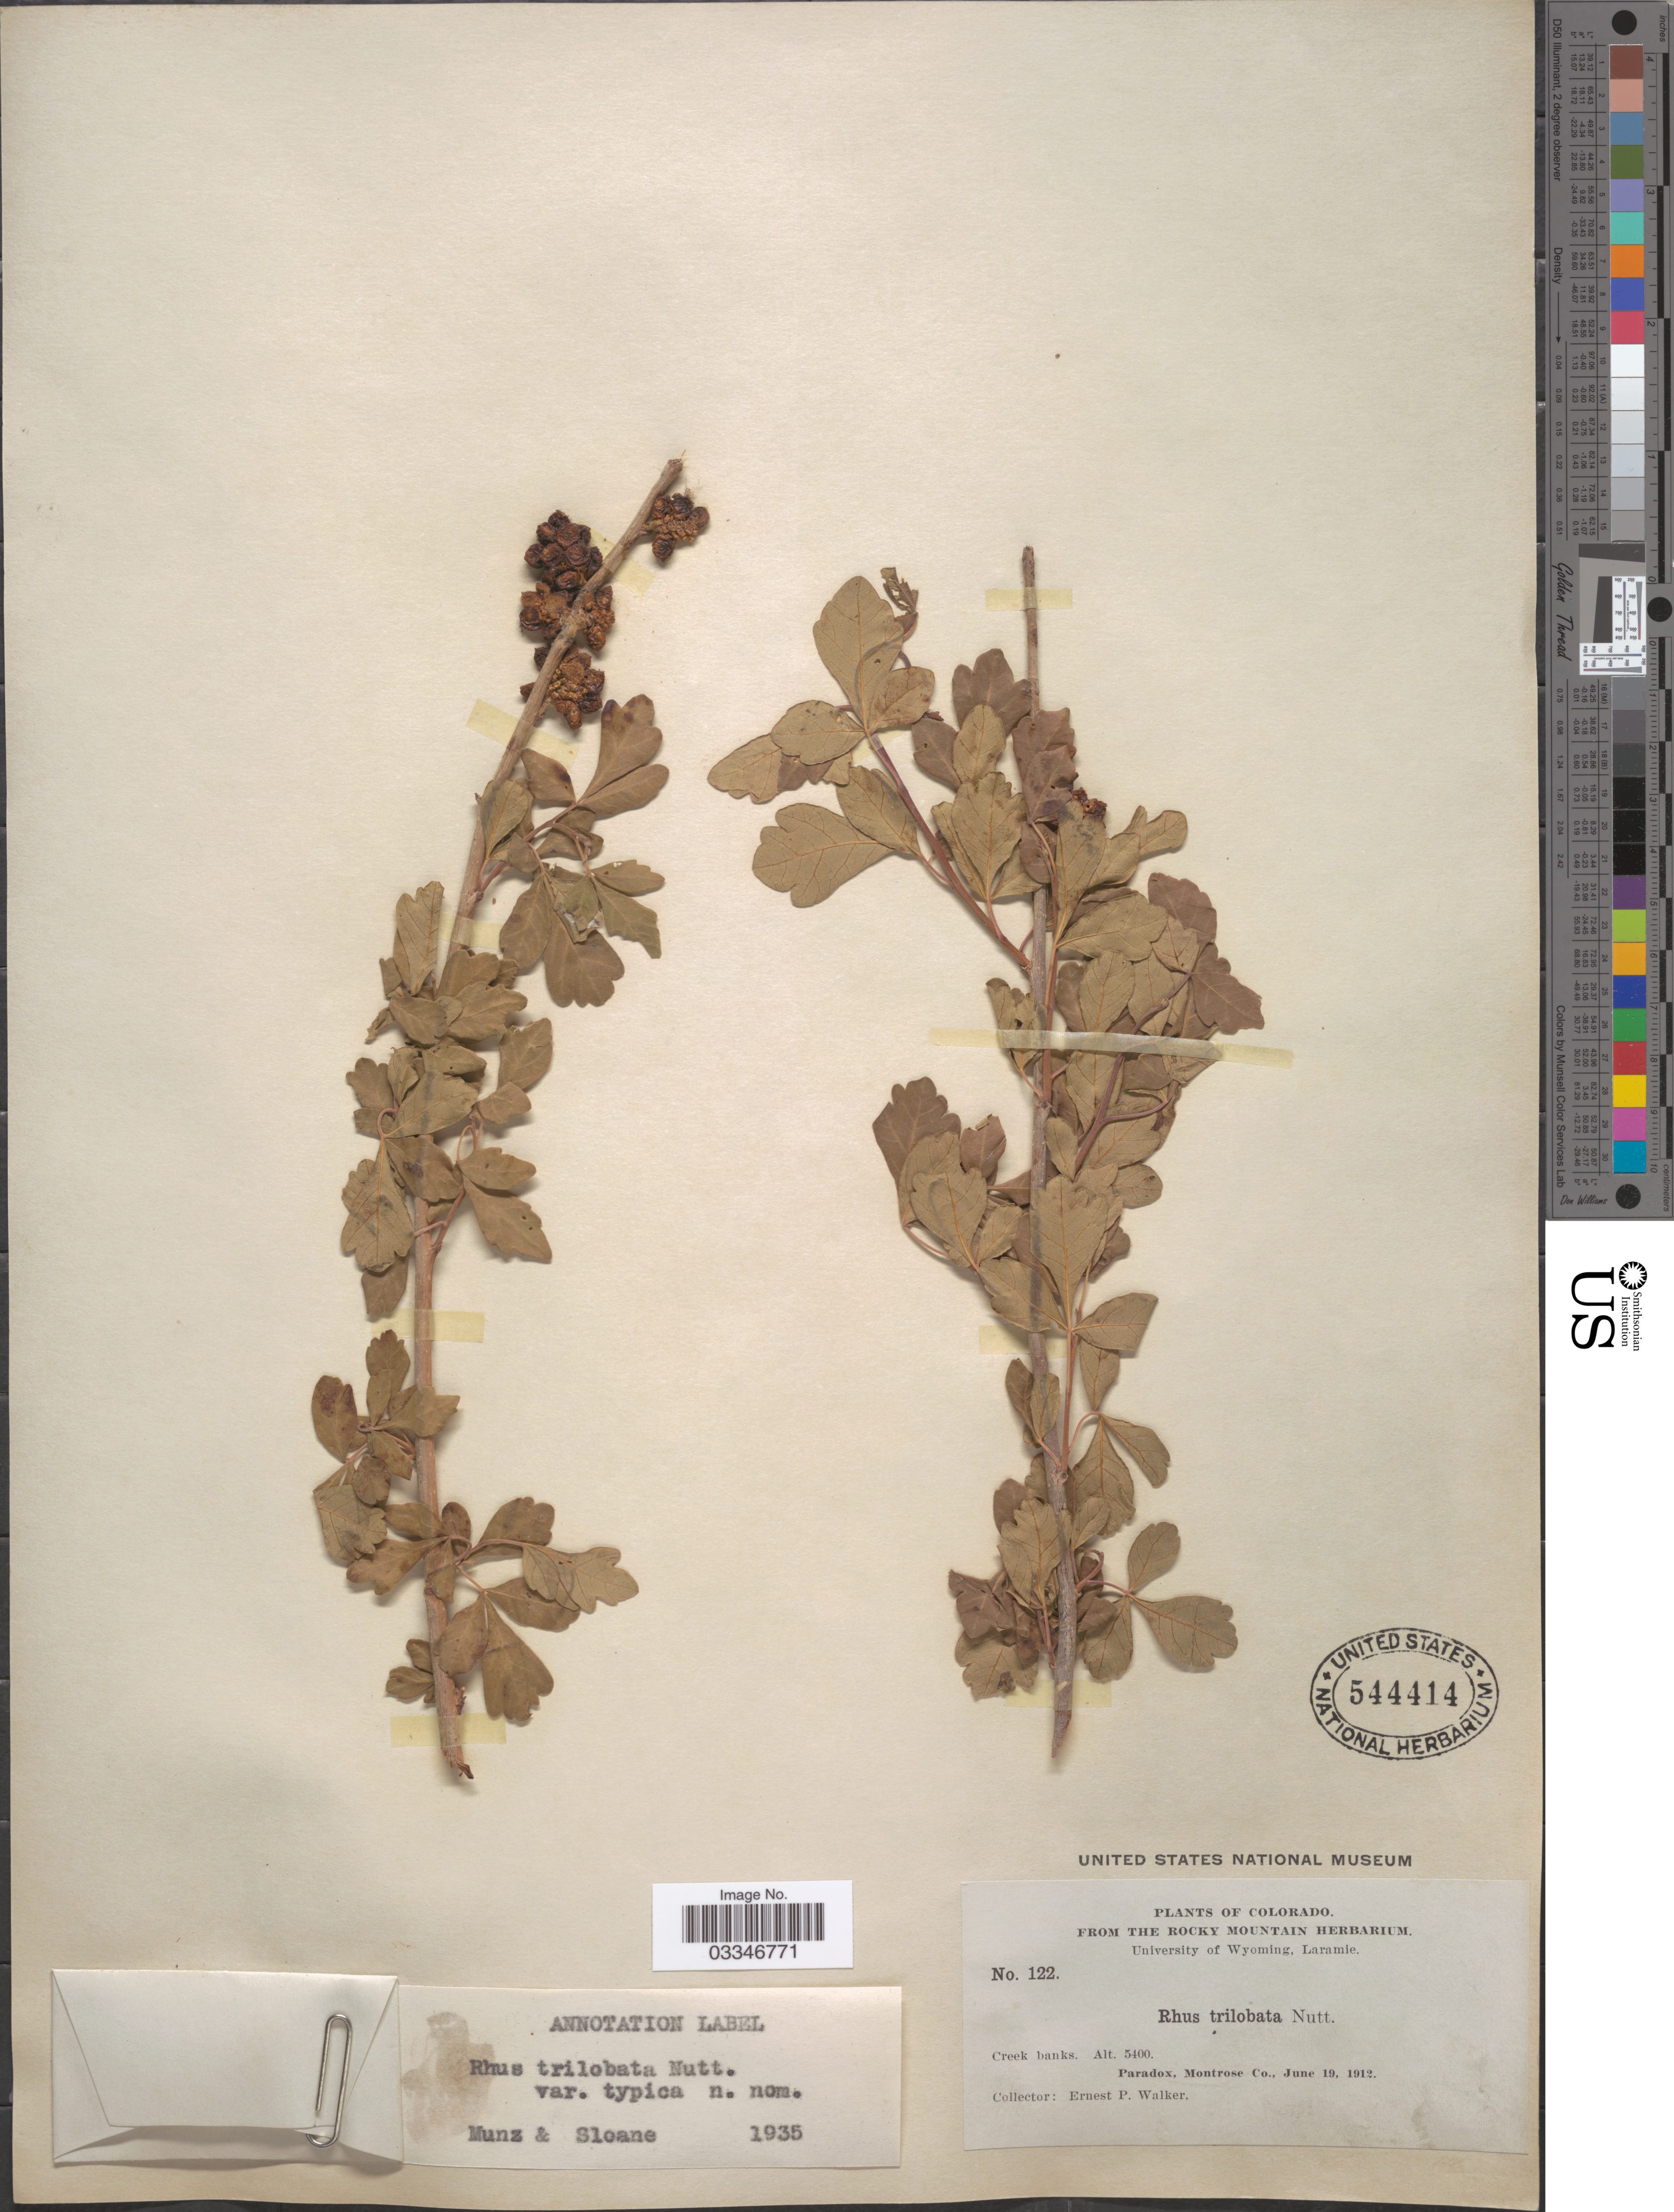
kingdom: Plantae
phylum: Tracheophyta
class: Magnoliopsida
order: Sapindales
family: Anacardiaceae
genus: Rhus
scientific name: Rhus trilobata var. typica Munz & Sloane ined.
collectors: E. P. Walker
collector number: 122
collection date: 1912-06-19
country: United States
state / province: Colorado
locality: Creek banks. Paradox, Montrose Co.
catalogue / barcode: US 544414